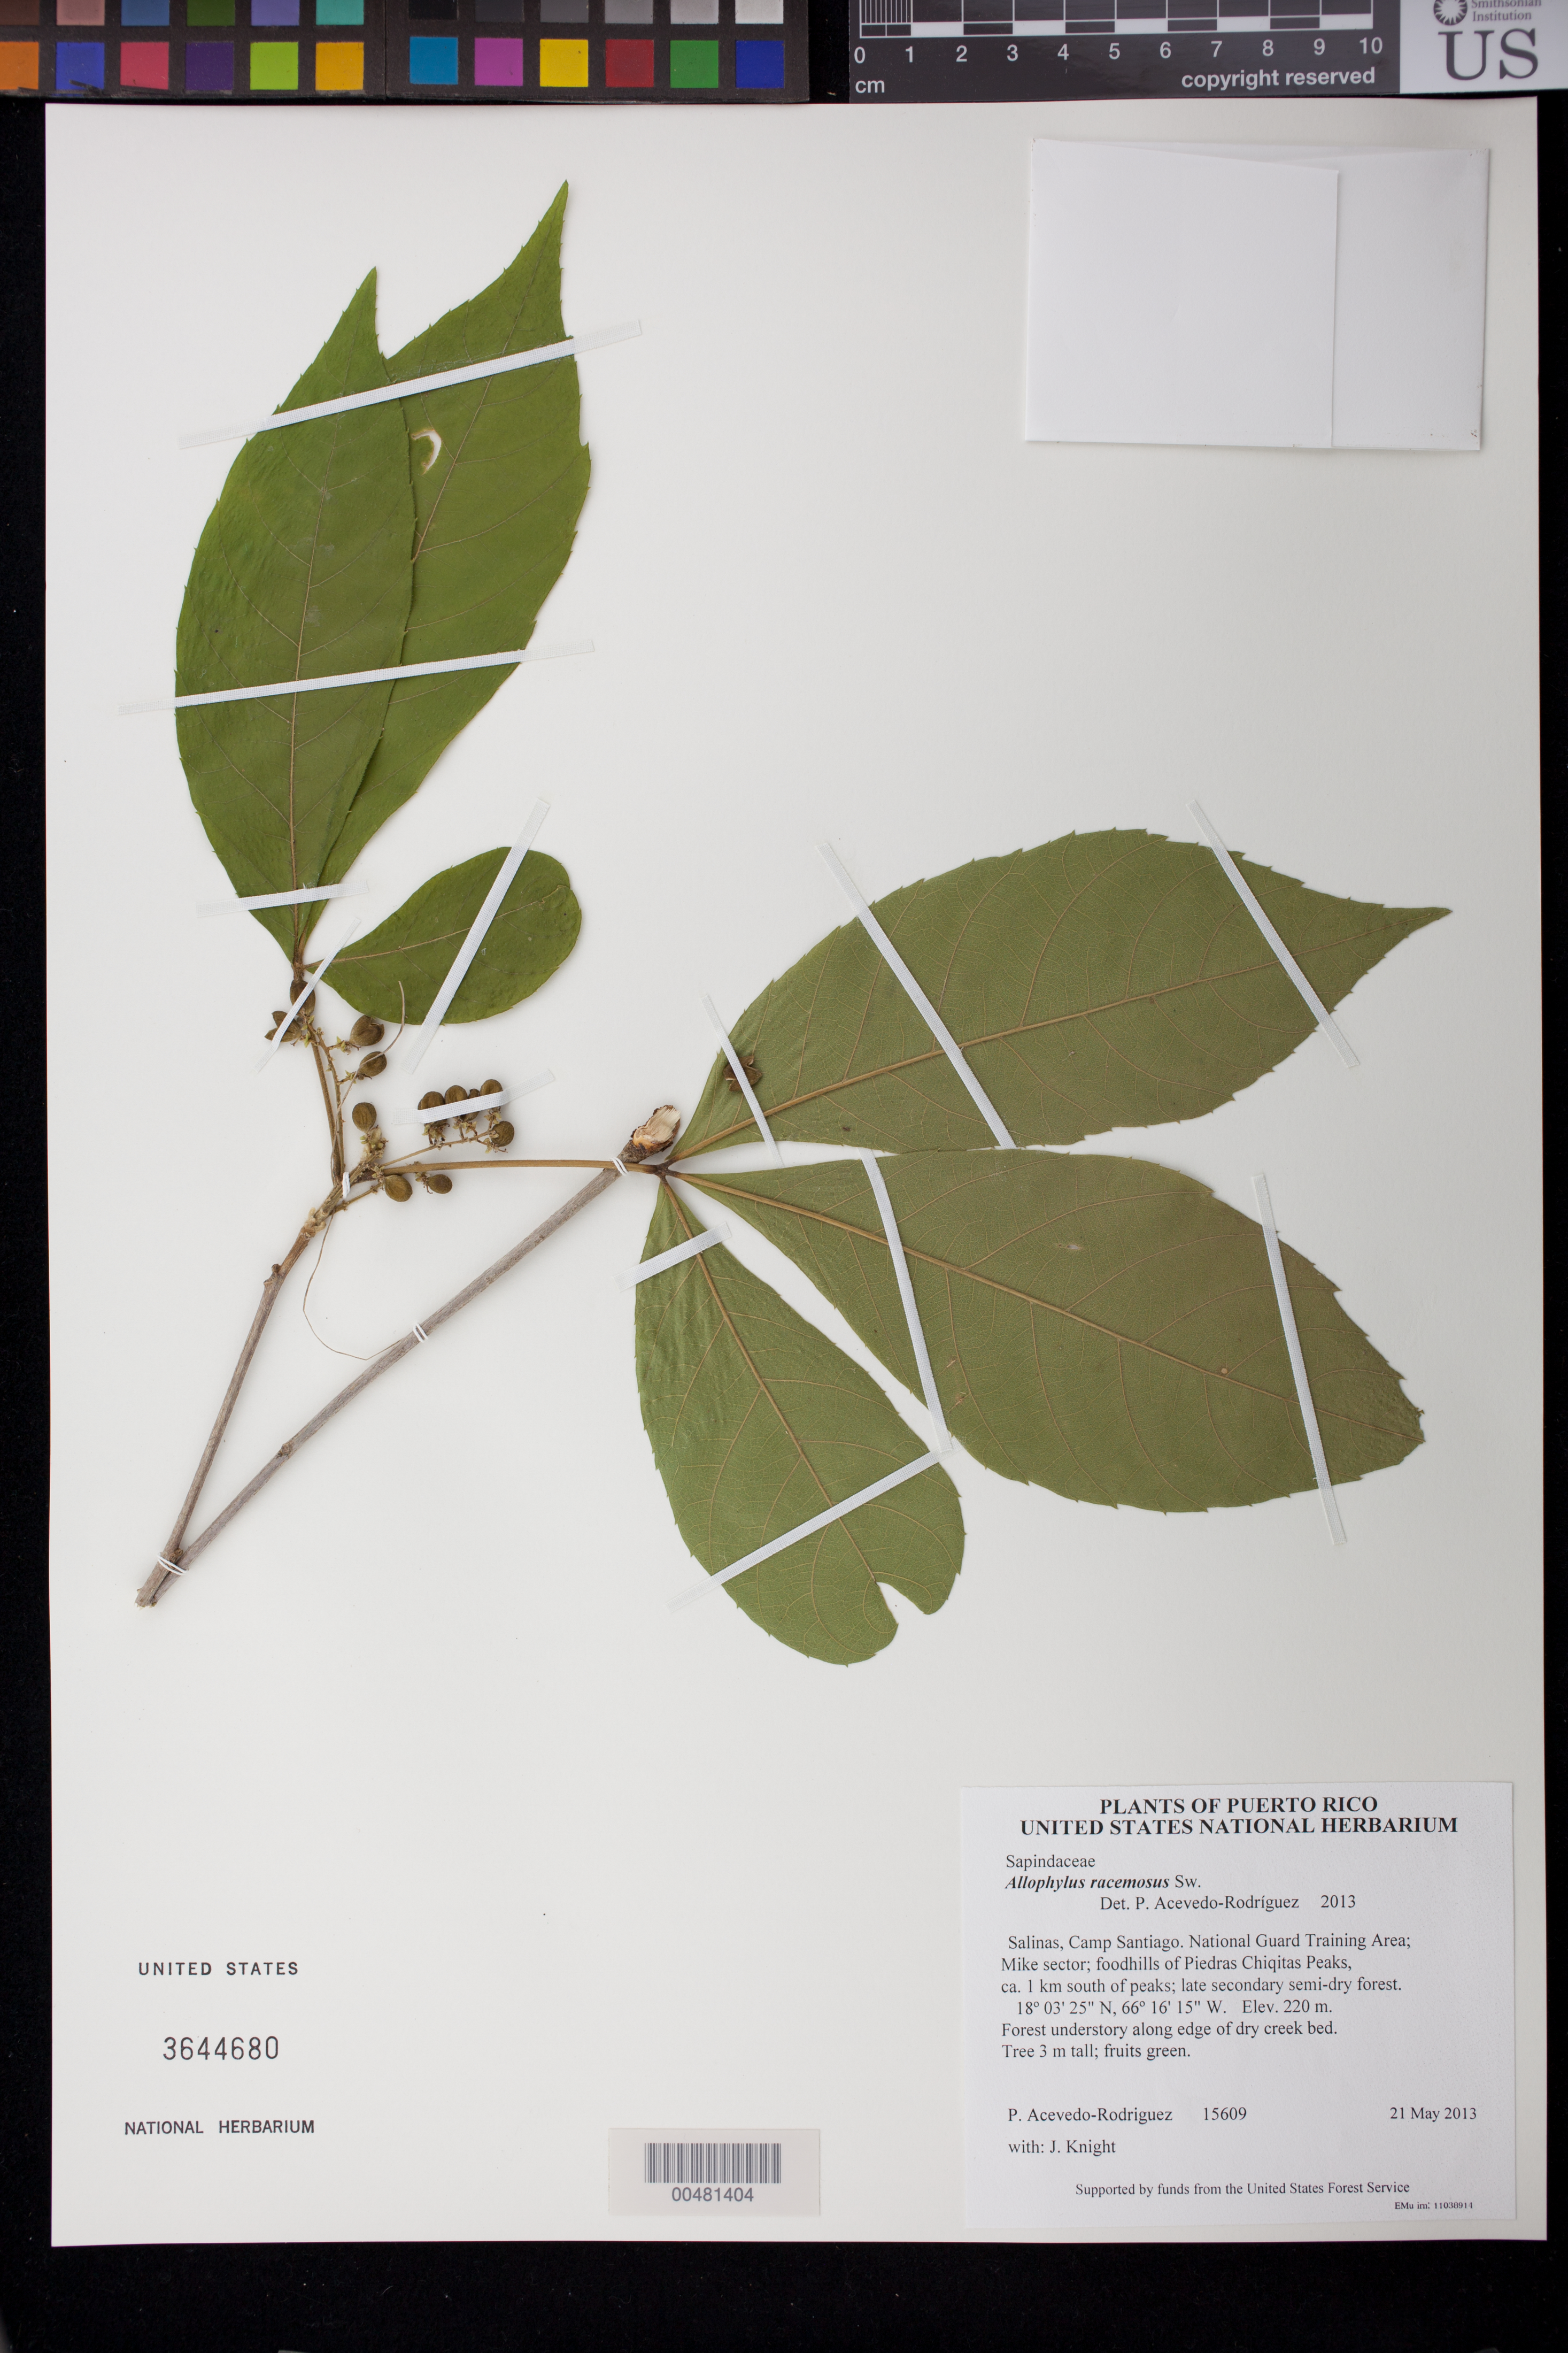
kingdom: Plantae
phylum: Tracheophyta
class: Magnoliopsida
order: Sapindales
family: Sapindaceae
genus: Allophylus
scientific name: Allophylus racemosus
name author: Sw.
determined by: Coelho, Rubens L. G.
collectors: P. Acevedo-Rodr. & J. Knight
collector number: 15609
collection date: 2013-05-21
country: Puerto Rico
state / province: Salinas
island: Puerto Rico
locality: Camp Santiago. National Guard Training Area; Mike sector; foodhills of Piedras Chiqitas Peaks, ca. 1 km south of peaks; late secondary semi-dry forest.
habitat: Forest understory along edge of dry creek bed.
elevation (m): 220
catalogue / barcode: US 3644680